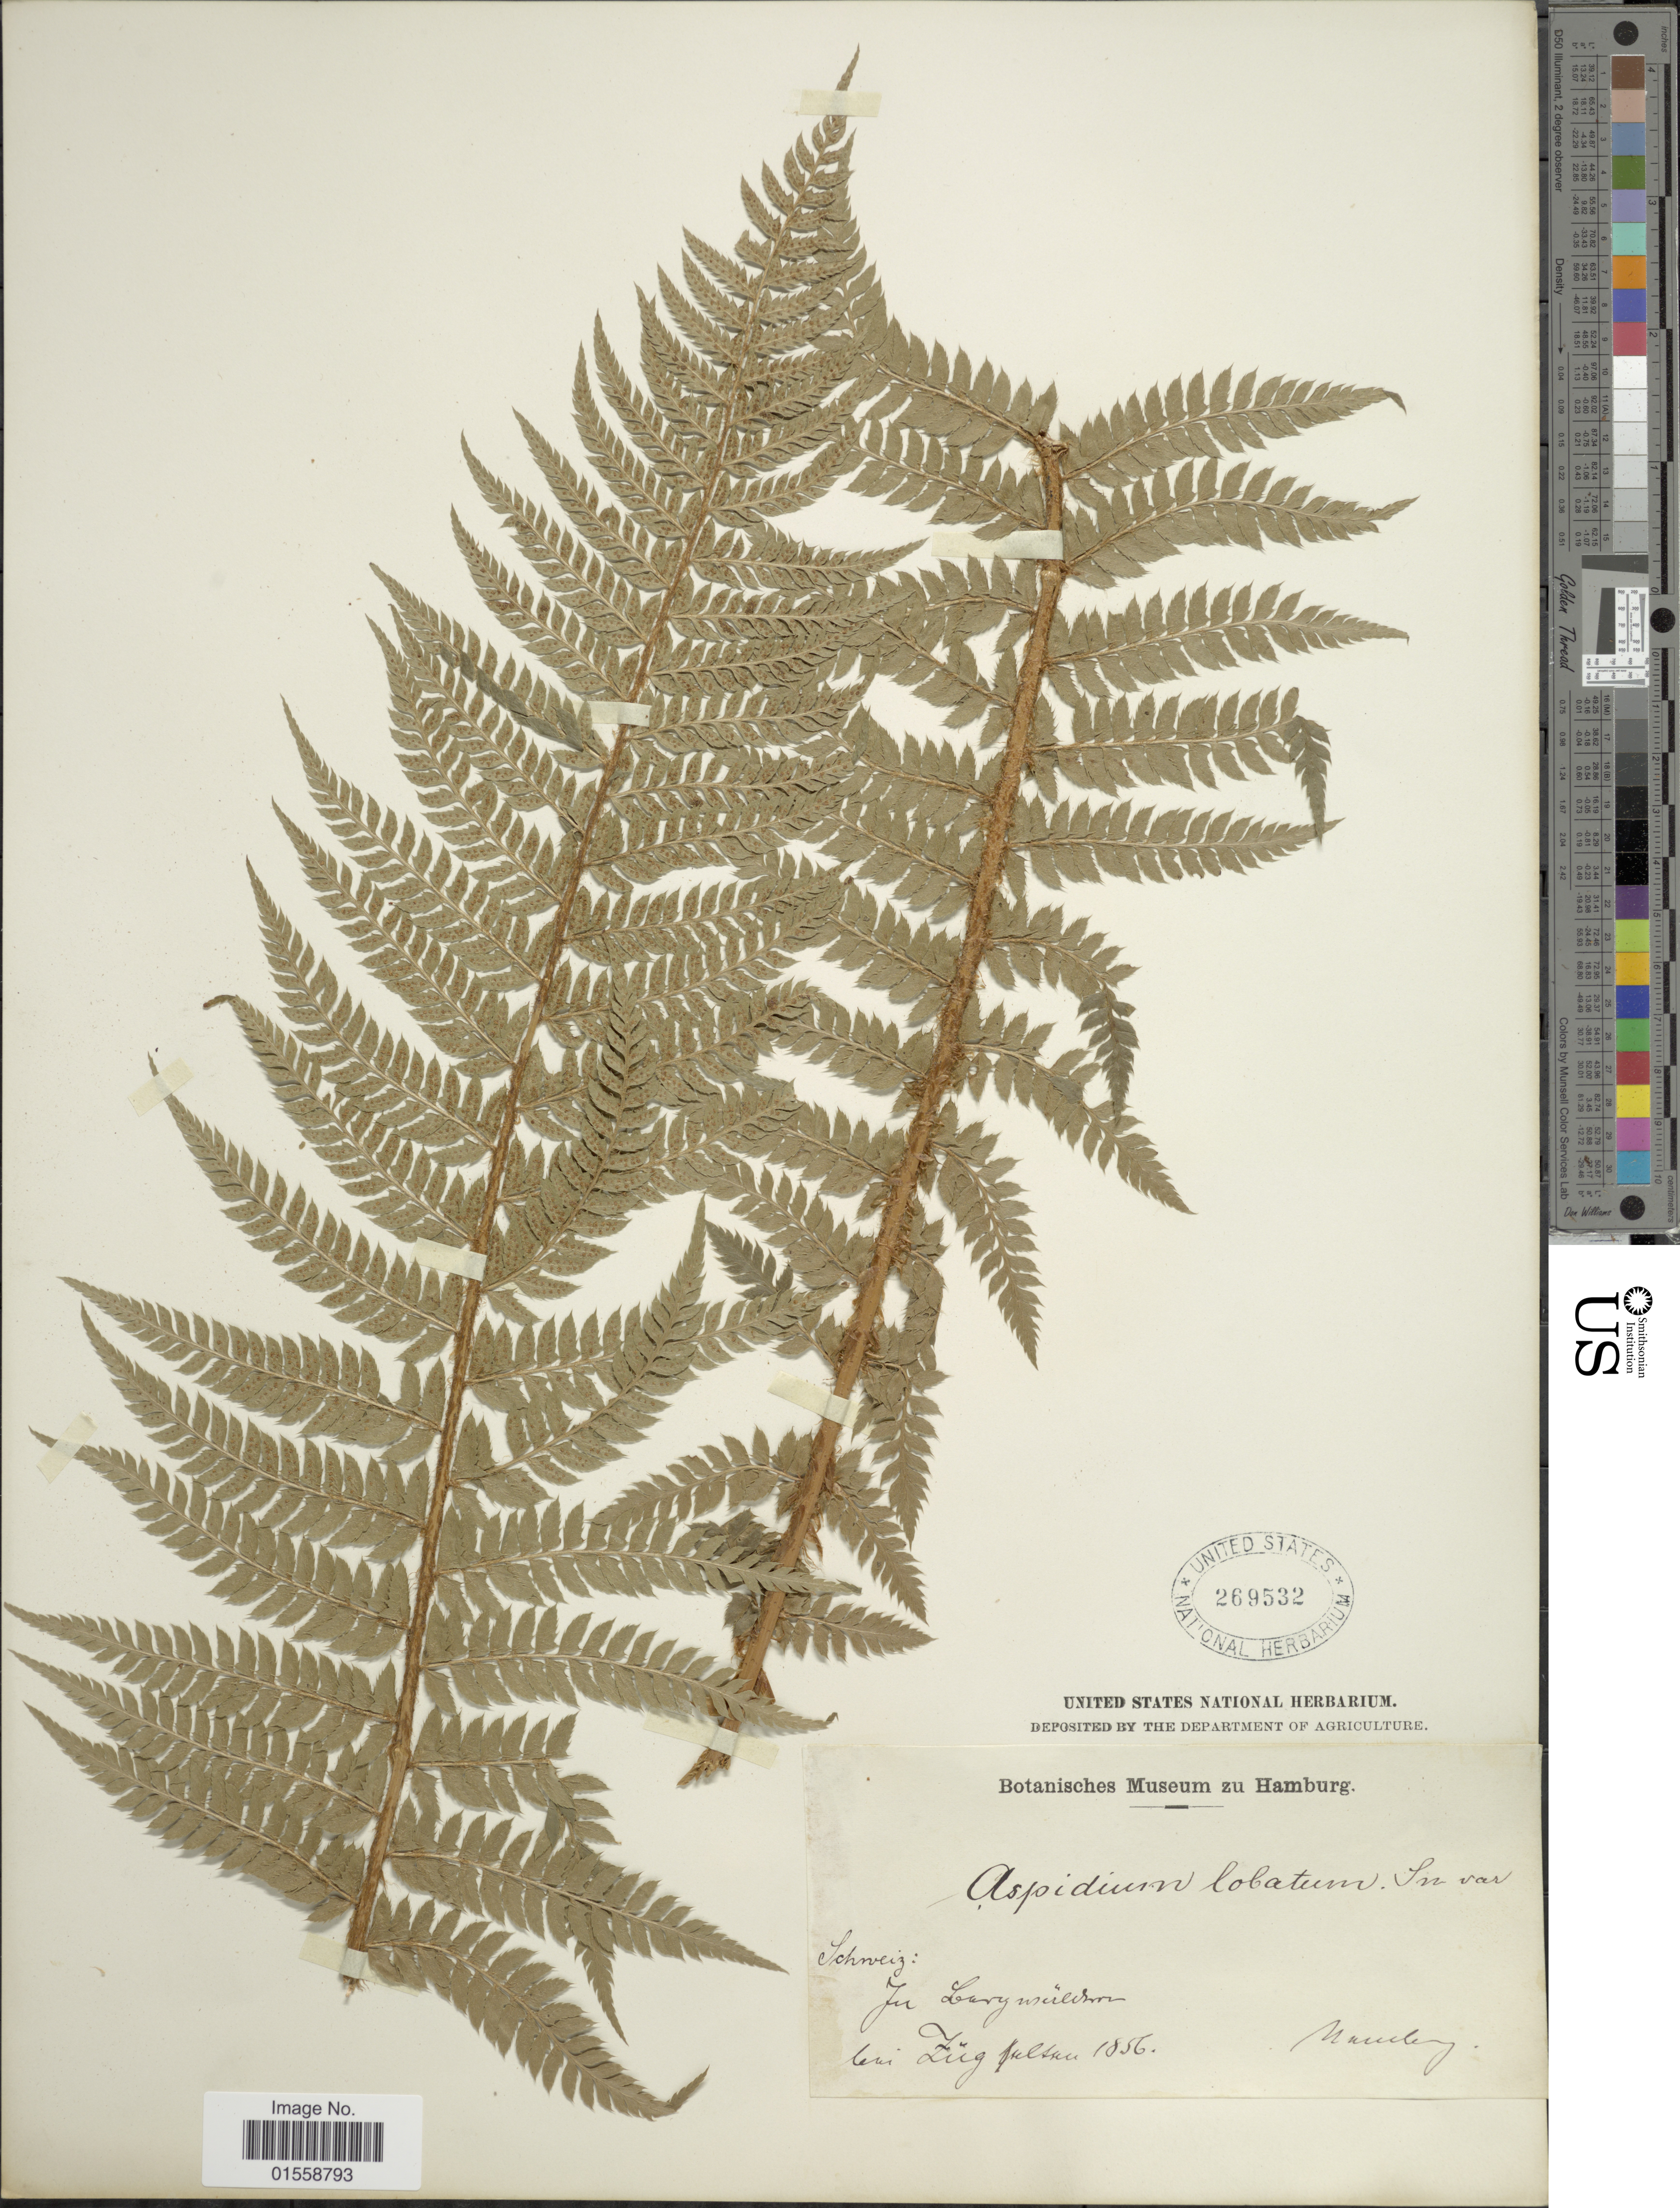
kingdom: Plantae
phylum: Tracheophyta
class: Polypodiopsida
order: Polypodiales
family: Dryopteridaceae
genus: Polystichum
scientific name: Polystichum setiferum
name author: (Forssk.) Moore ex Woynar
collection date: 1856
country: Switzerland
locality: Schweiz: [illegible text]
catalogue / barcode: US 269532